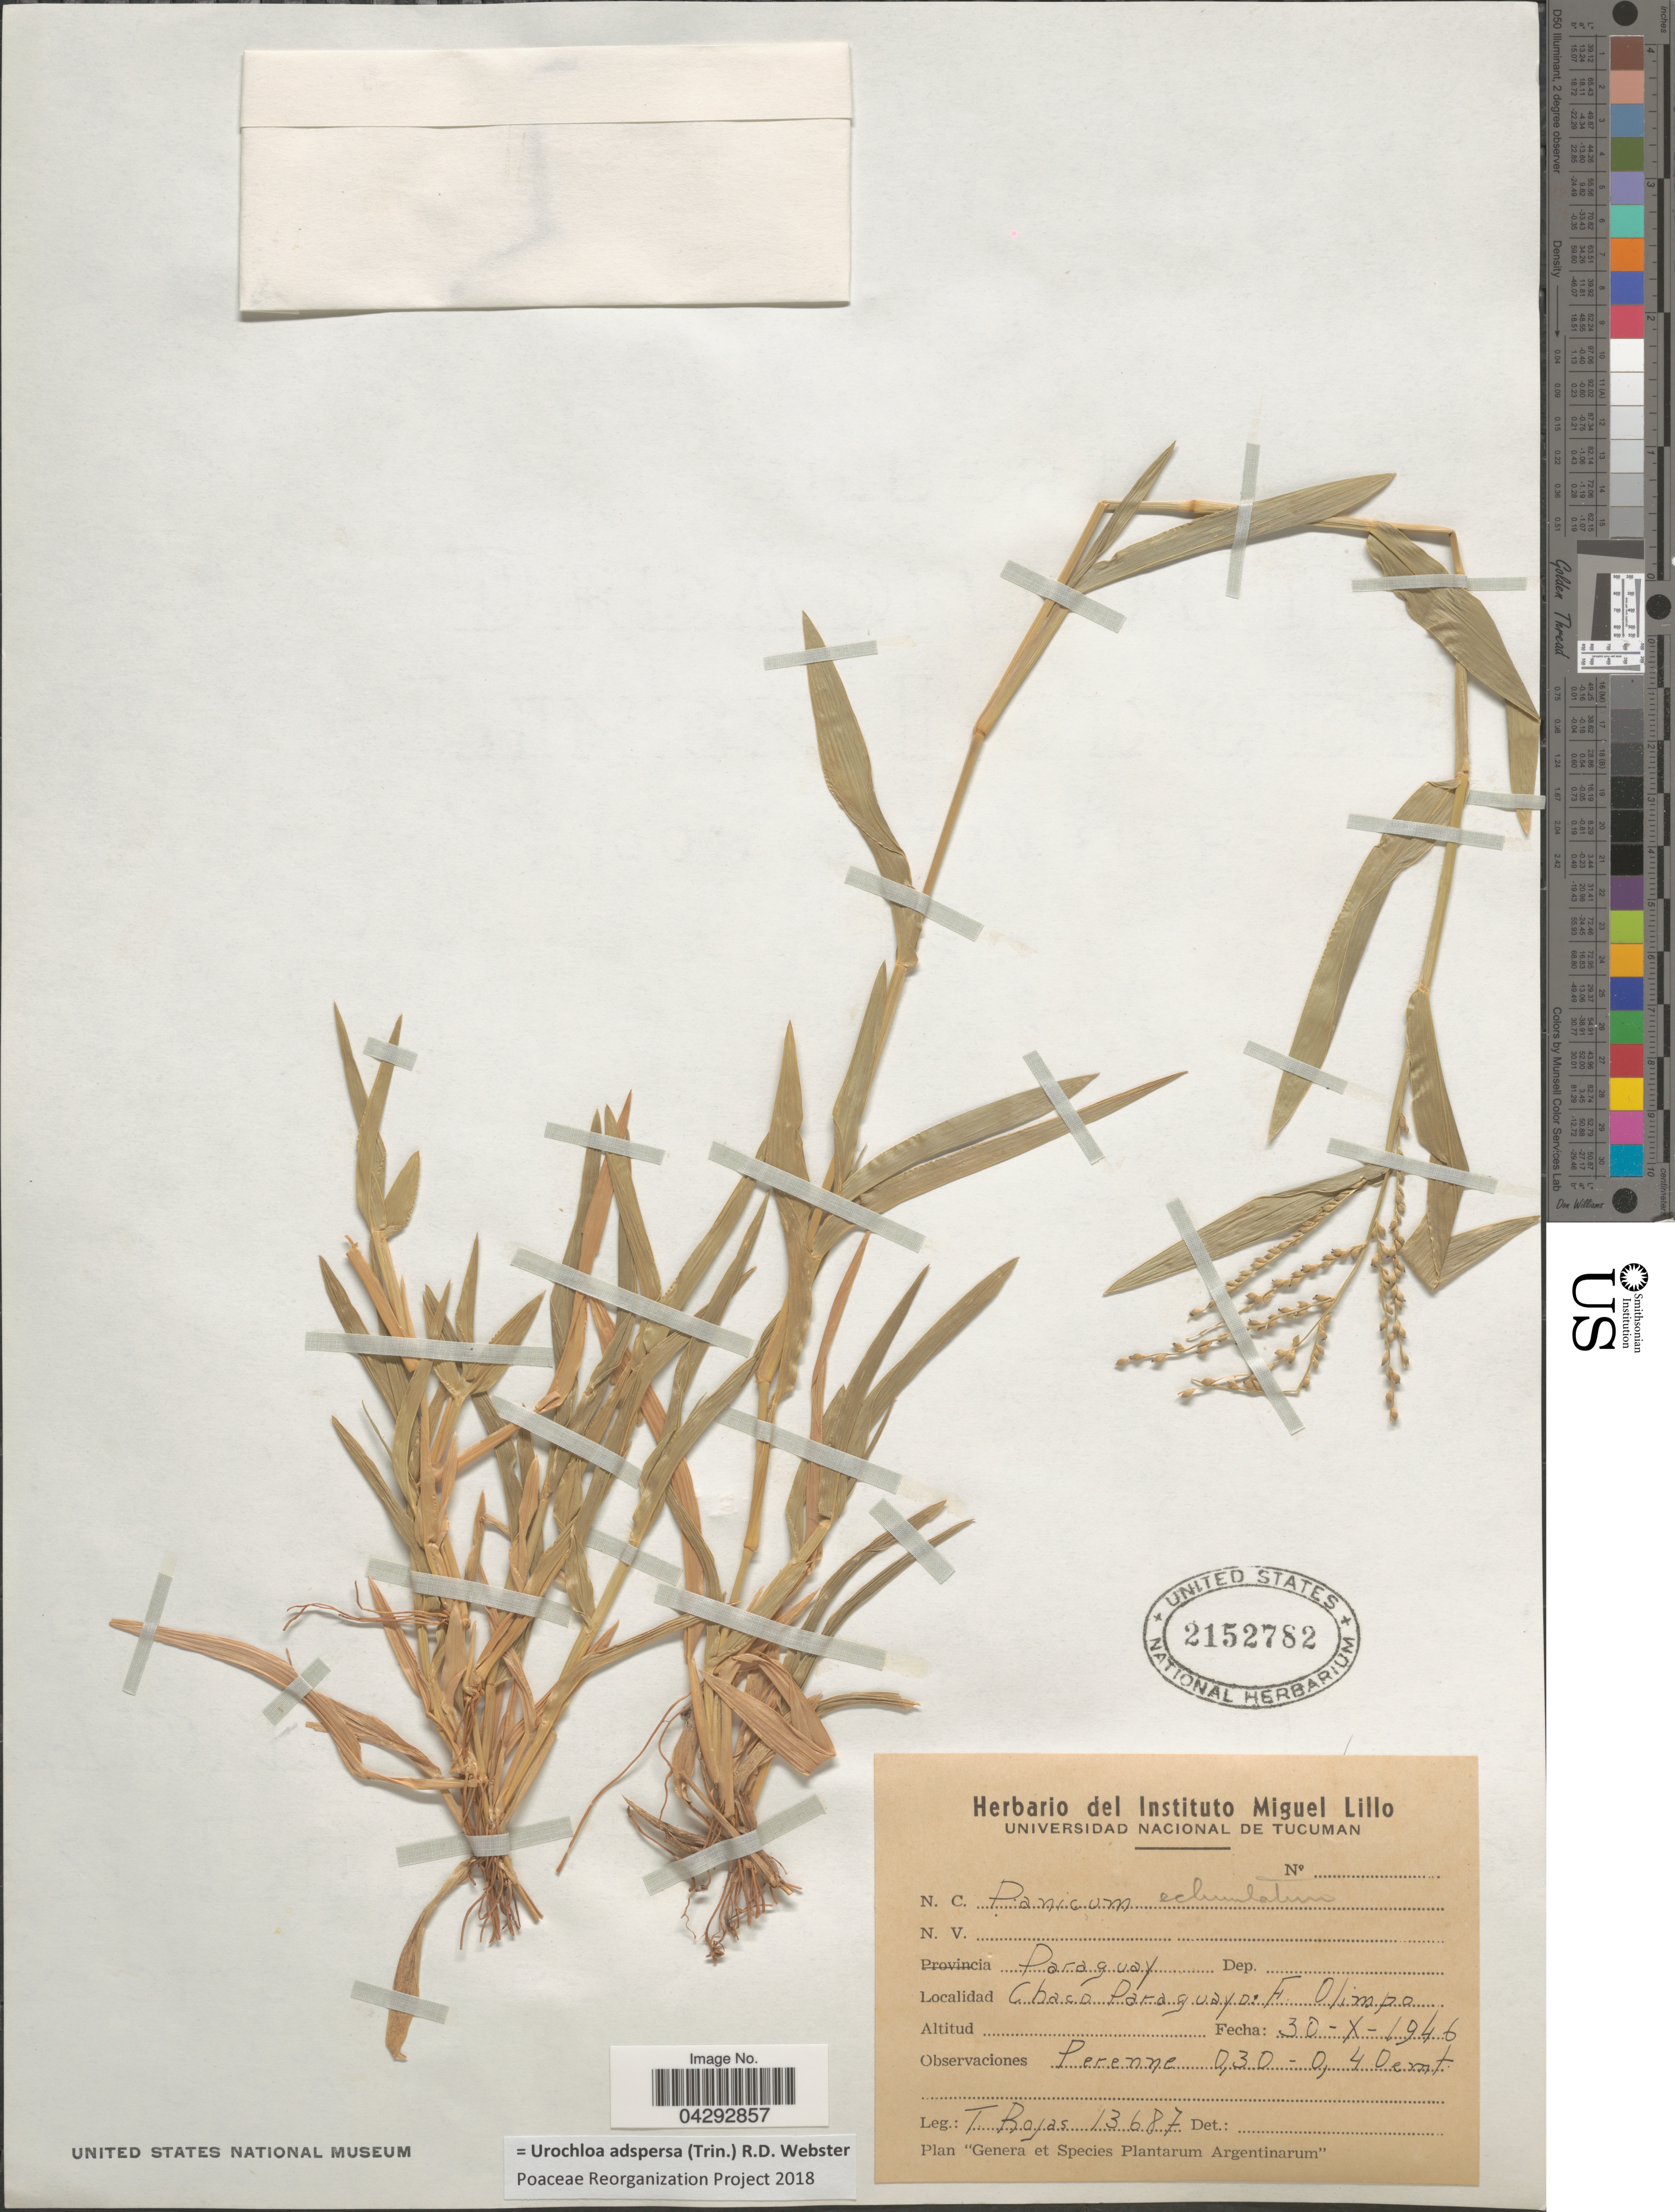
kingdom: Plantae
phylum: Tracheophyta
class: Liliopsida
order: Poales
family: Poaceae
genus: Urochloa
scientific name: Urochloa adspersa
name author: (Trin.) R.D. Webster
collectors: T. Rojas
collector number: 13687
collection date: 1946-10-30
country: Paraguay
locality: Chaco Paraguayo F8. Olimpo.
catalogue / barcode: US 2152782